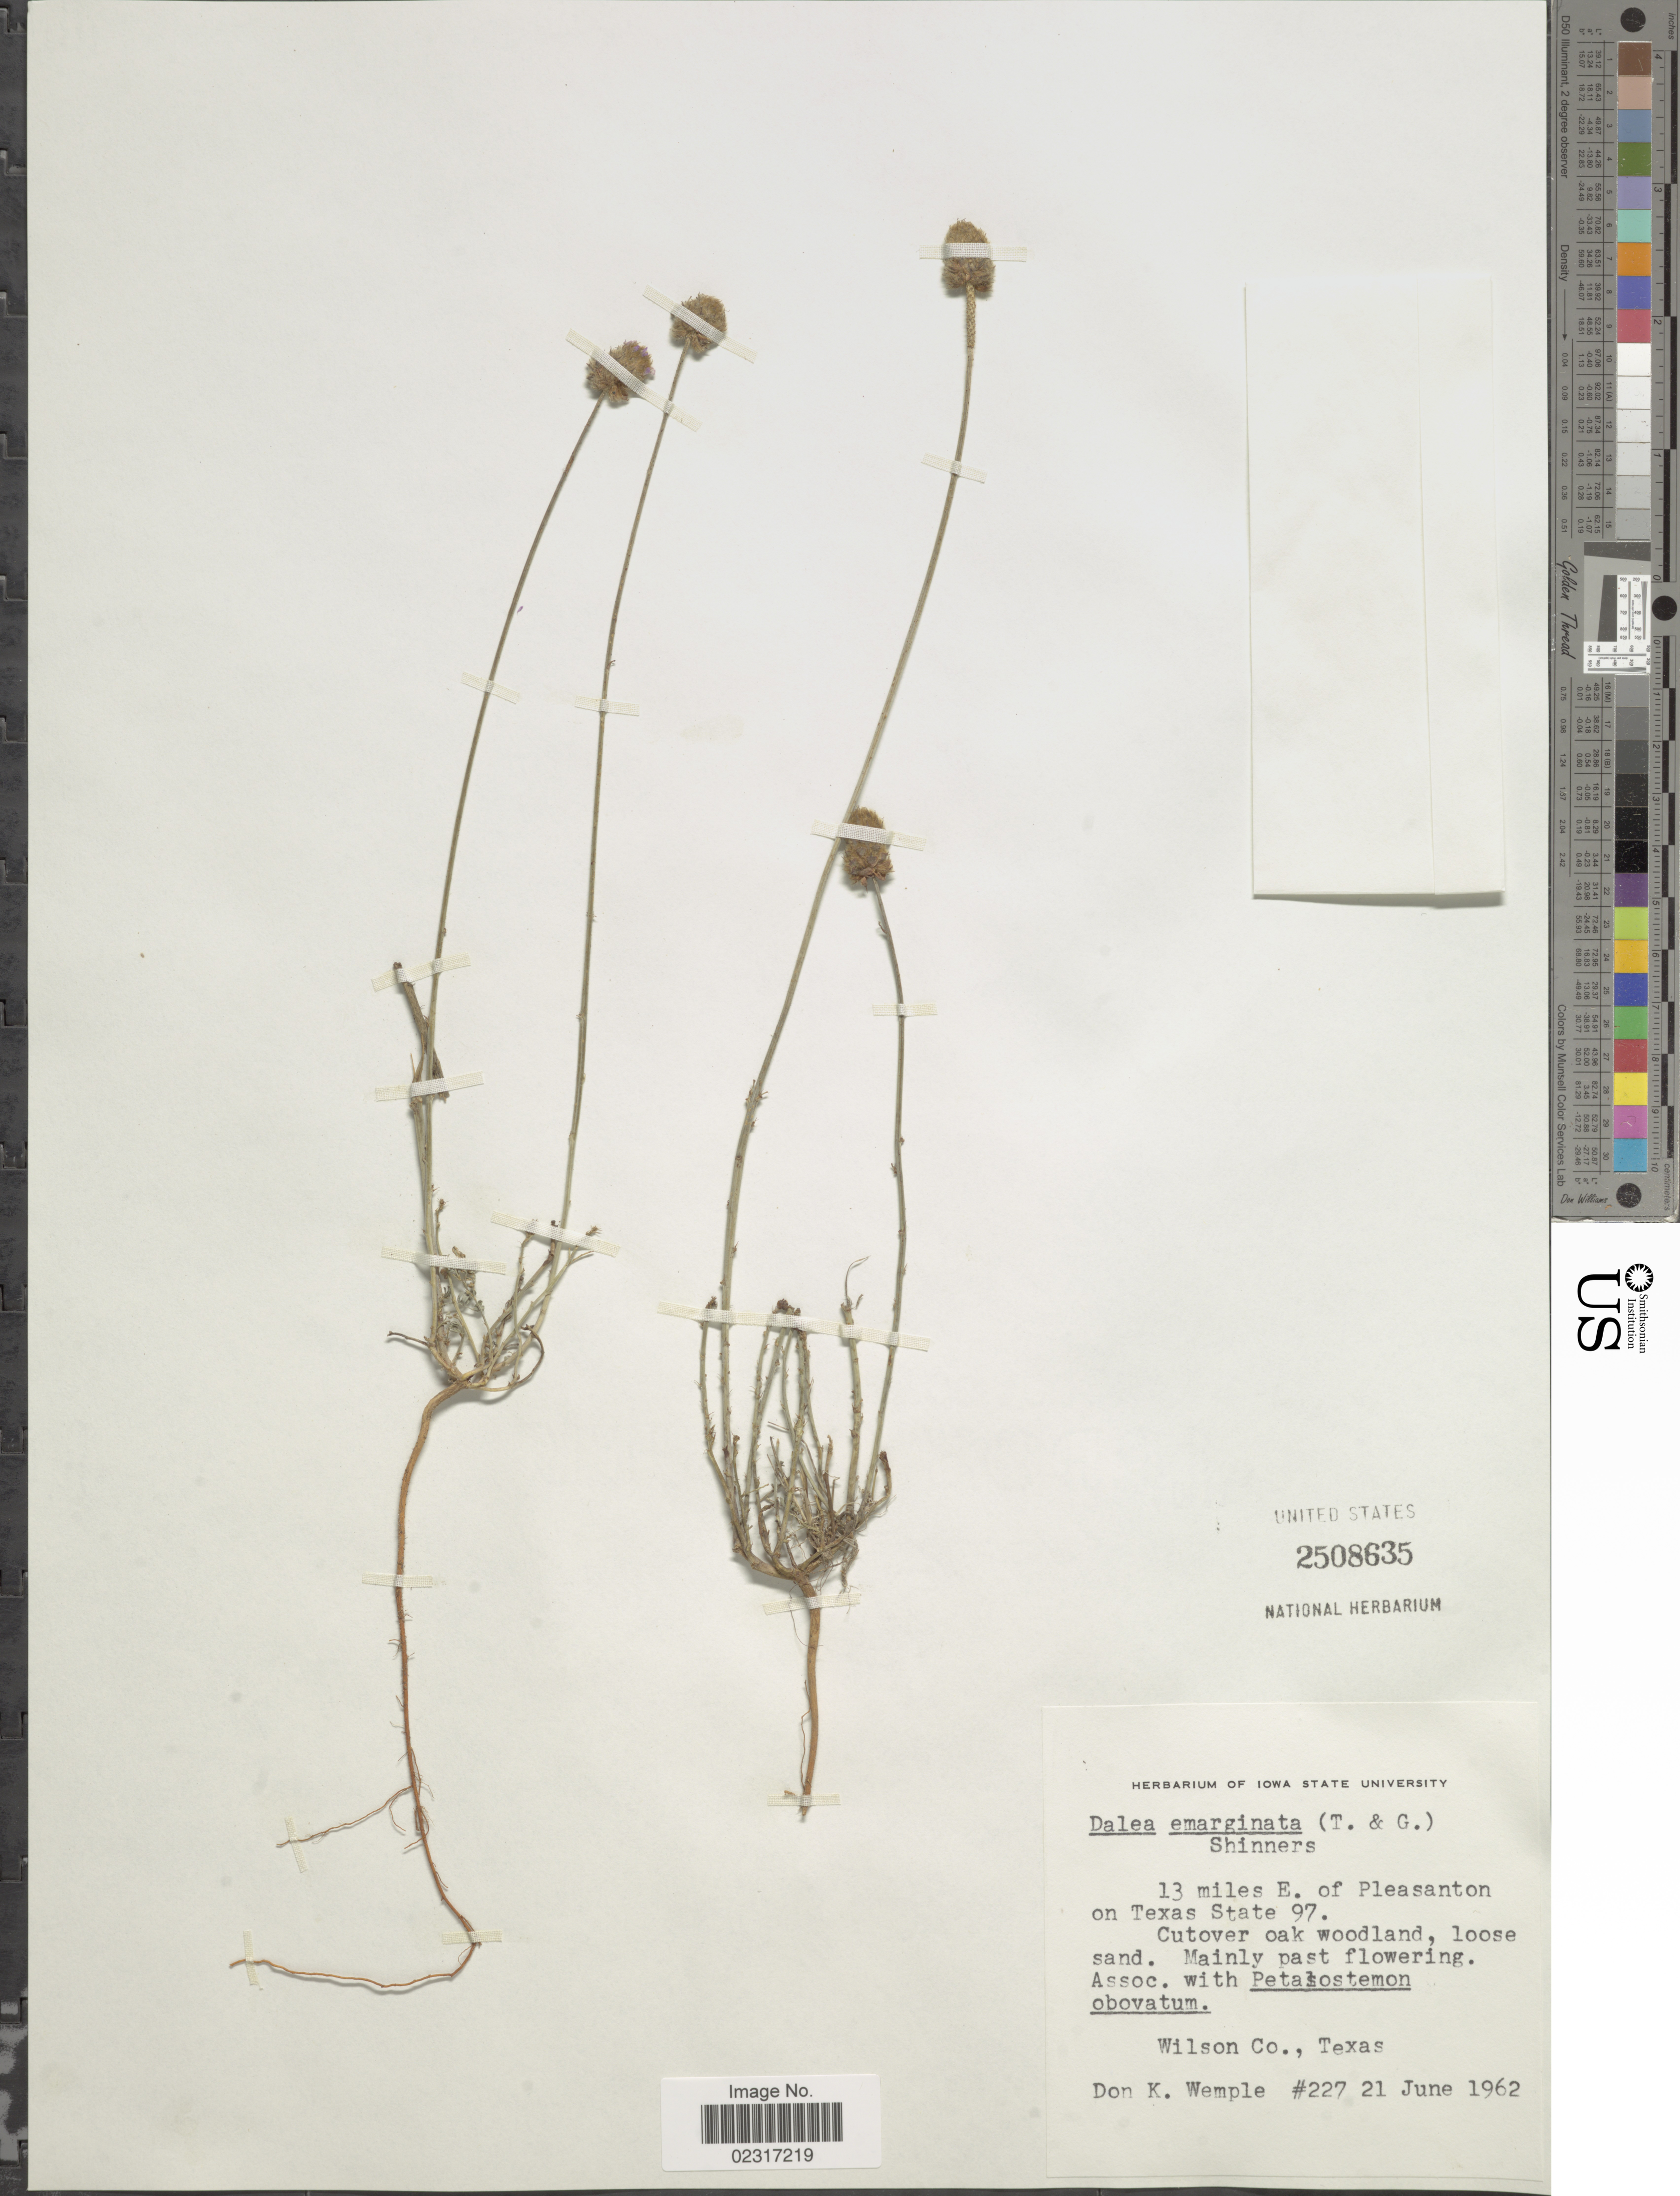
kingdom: Plantae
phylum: Tracheophyta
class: Magnoliopsida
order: Fabales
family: Fabaceae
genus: Dalea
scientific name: Dalea emarginata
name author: (Torr. & A. Gray) Shinners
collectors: D. Wemple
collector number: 227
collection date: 1962-06-21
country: United States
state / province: Texas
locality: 13 miles E. of Pleasanton on Texas State 97. Wilson Co.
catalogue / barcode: US 2508635